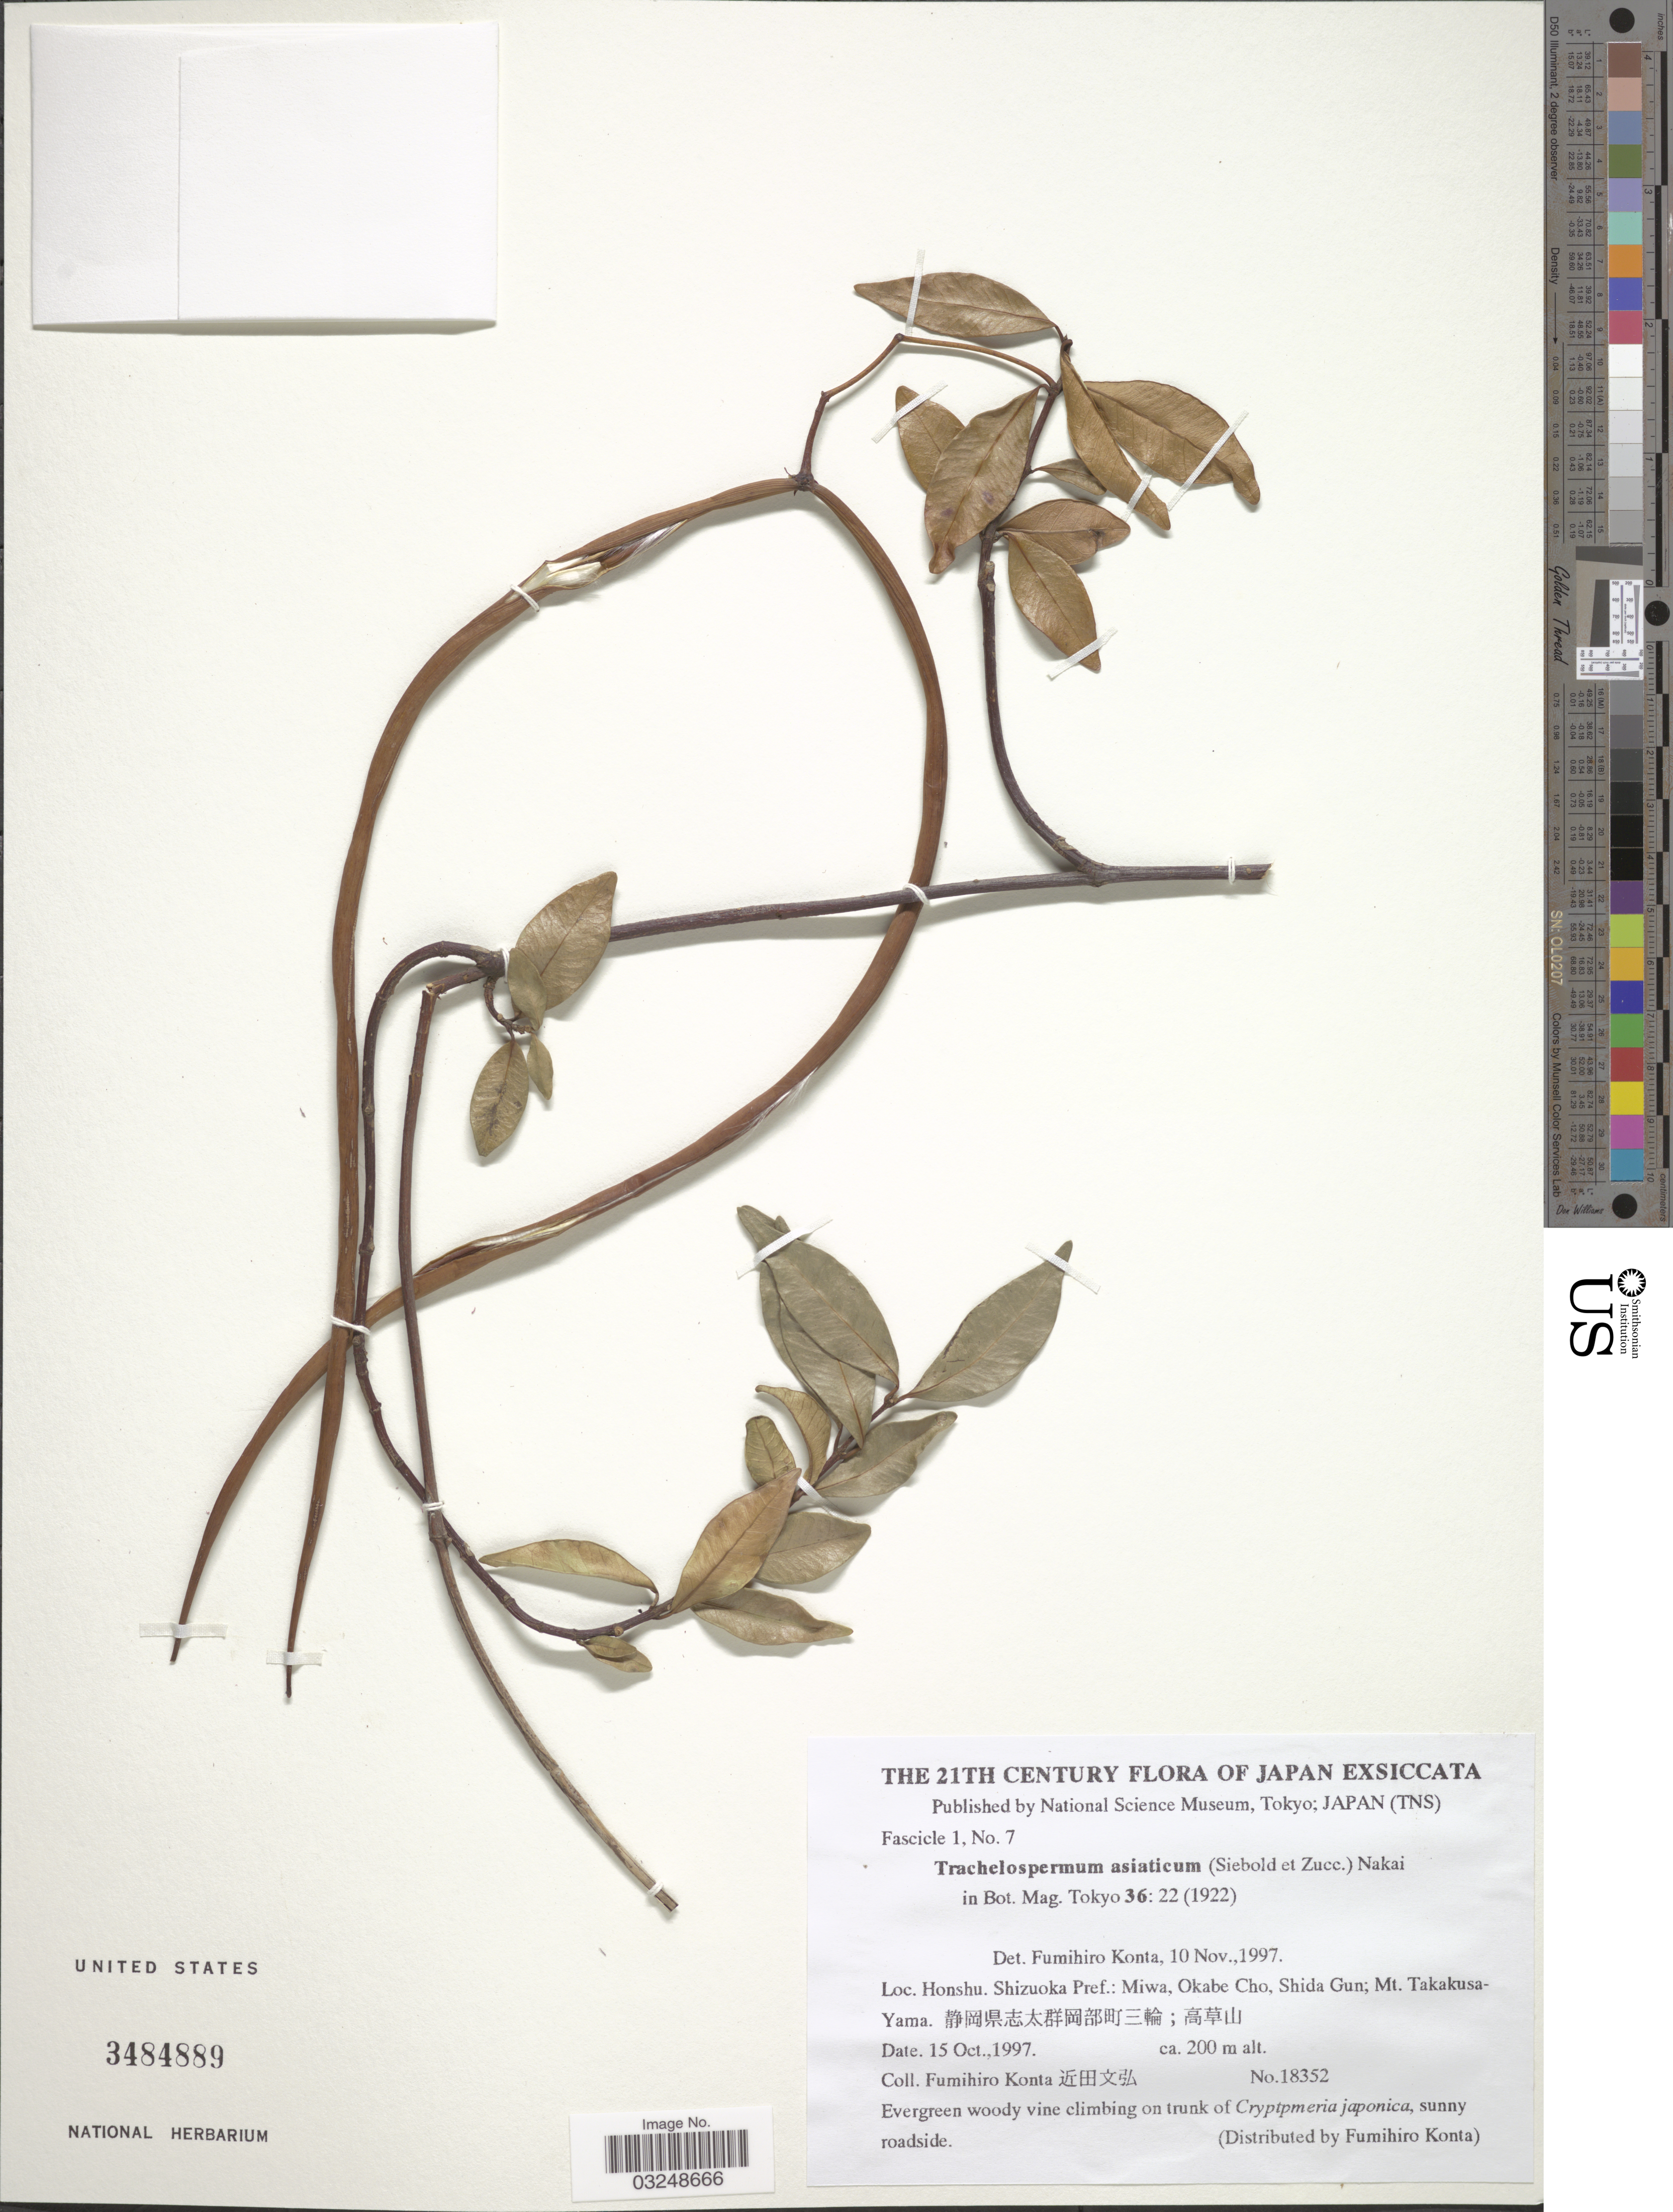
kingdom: Plantae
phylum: Tracheophyta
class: Magnoliopsida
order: Gentianales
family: Apocynaceae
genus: Trachelospermum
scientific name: Trachelospermum asiaticum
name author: (Siebold & Zucc.) Nakai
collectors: F. Konta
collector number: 18352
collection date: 1997-10-15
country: Japan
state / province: Sizuoka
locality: Honshu. Shizuoka Pref.: Miwa, Okabe Cho, Shida Gun; Mt. Takakusa-Yama, X.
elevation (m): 200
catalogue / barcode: US 3484889